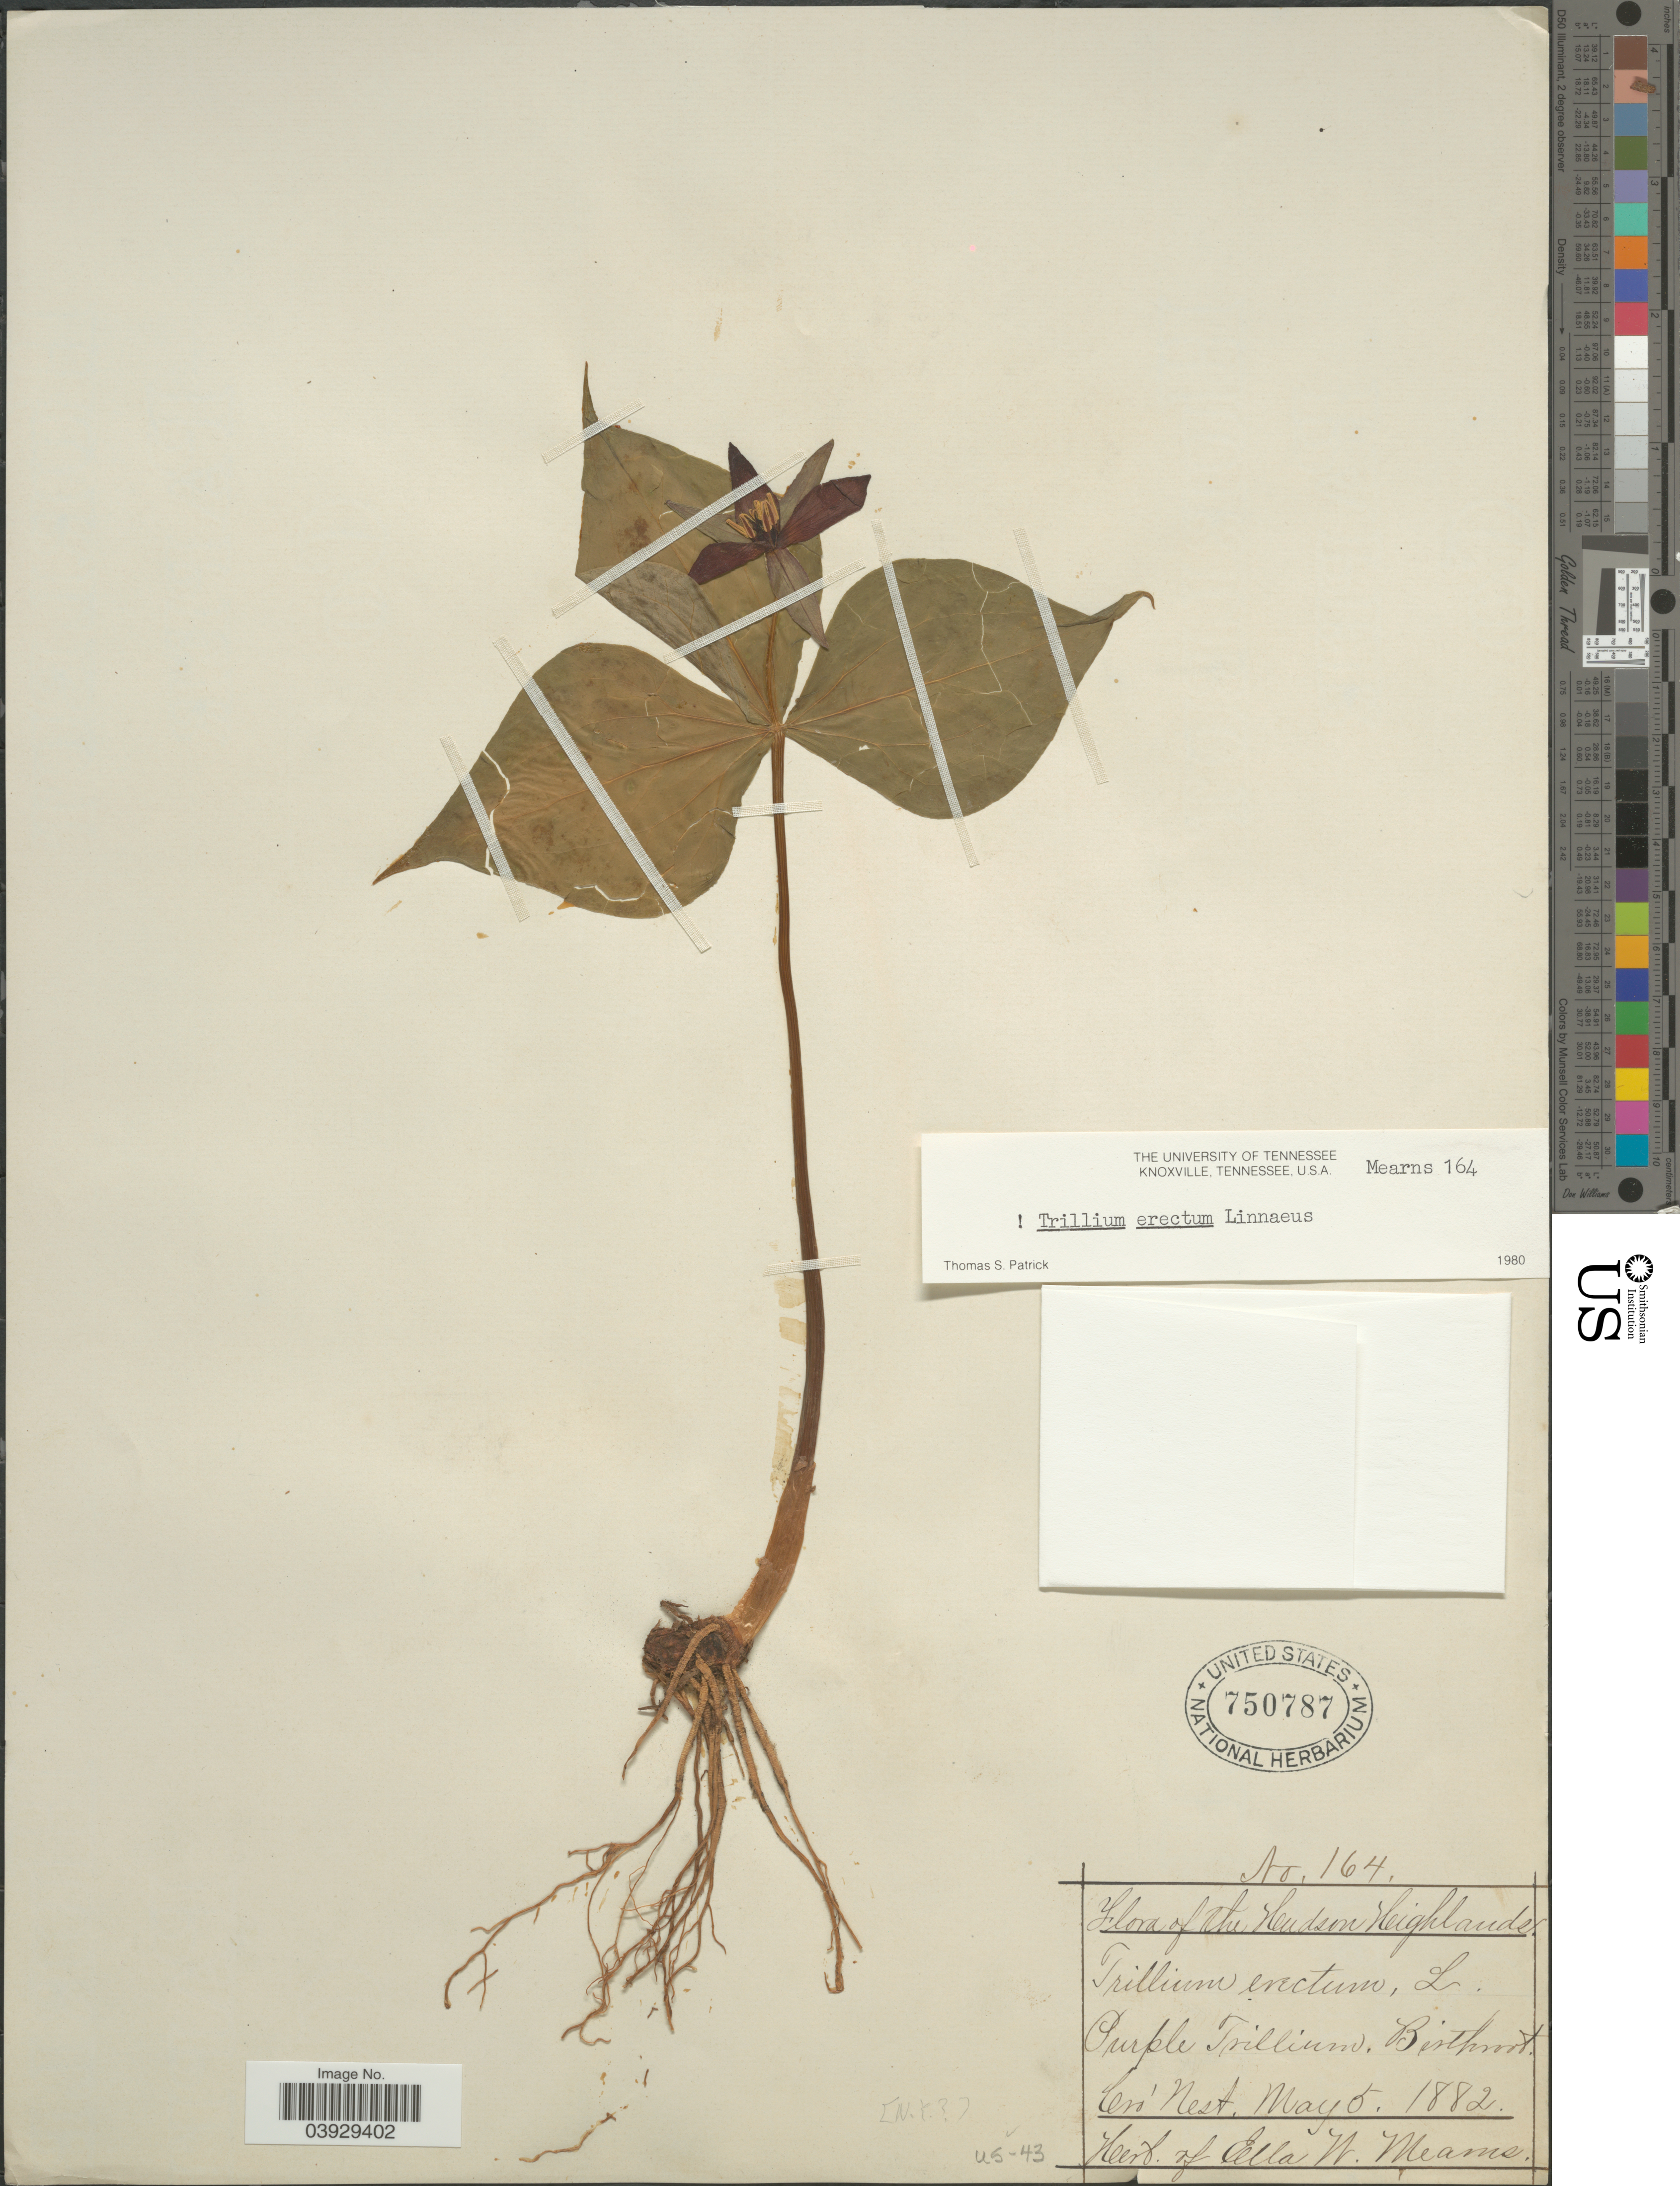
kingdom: Plantae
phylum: Tracheophyta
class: Liliopsida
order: Liliales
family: Melanthiaceae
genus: Trillium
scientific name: Trillium erectum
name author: L.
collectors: ex herb. Ella W. Mearns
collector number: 164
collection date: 1882-05-05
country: United States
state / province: New York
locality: Hudson Highlands. Cro' Nest.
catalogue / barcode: US 750787